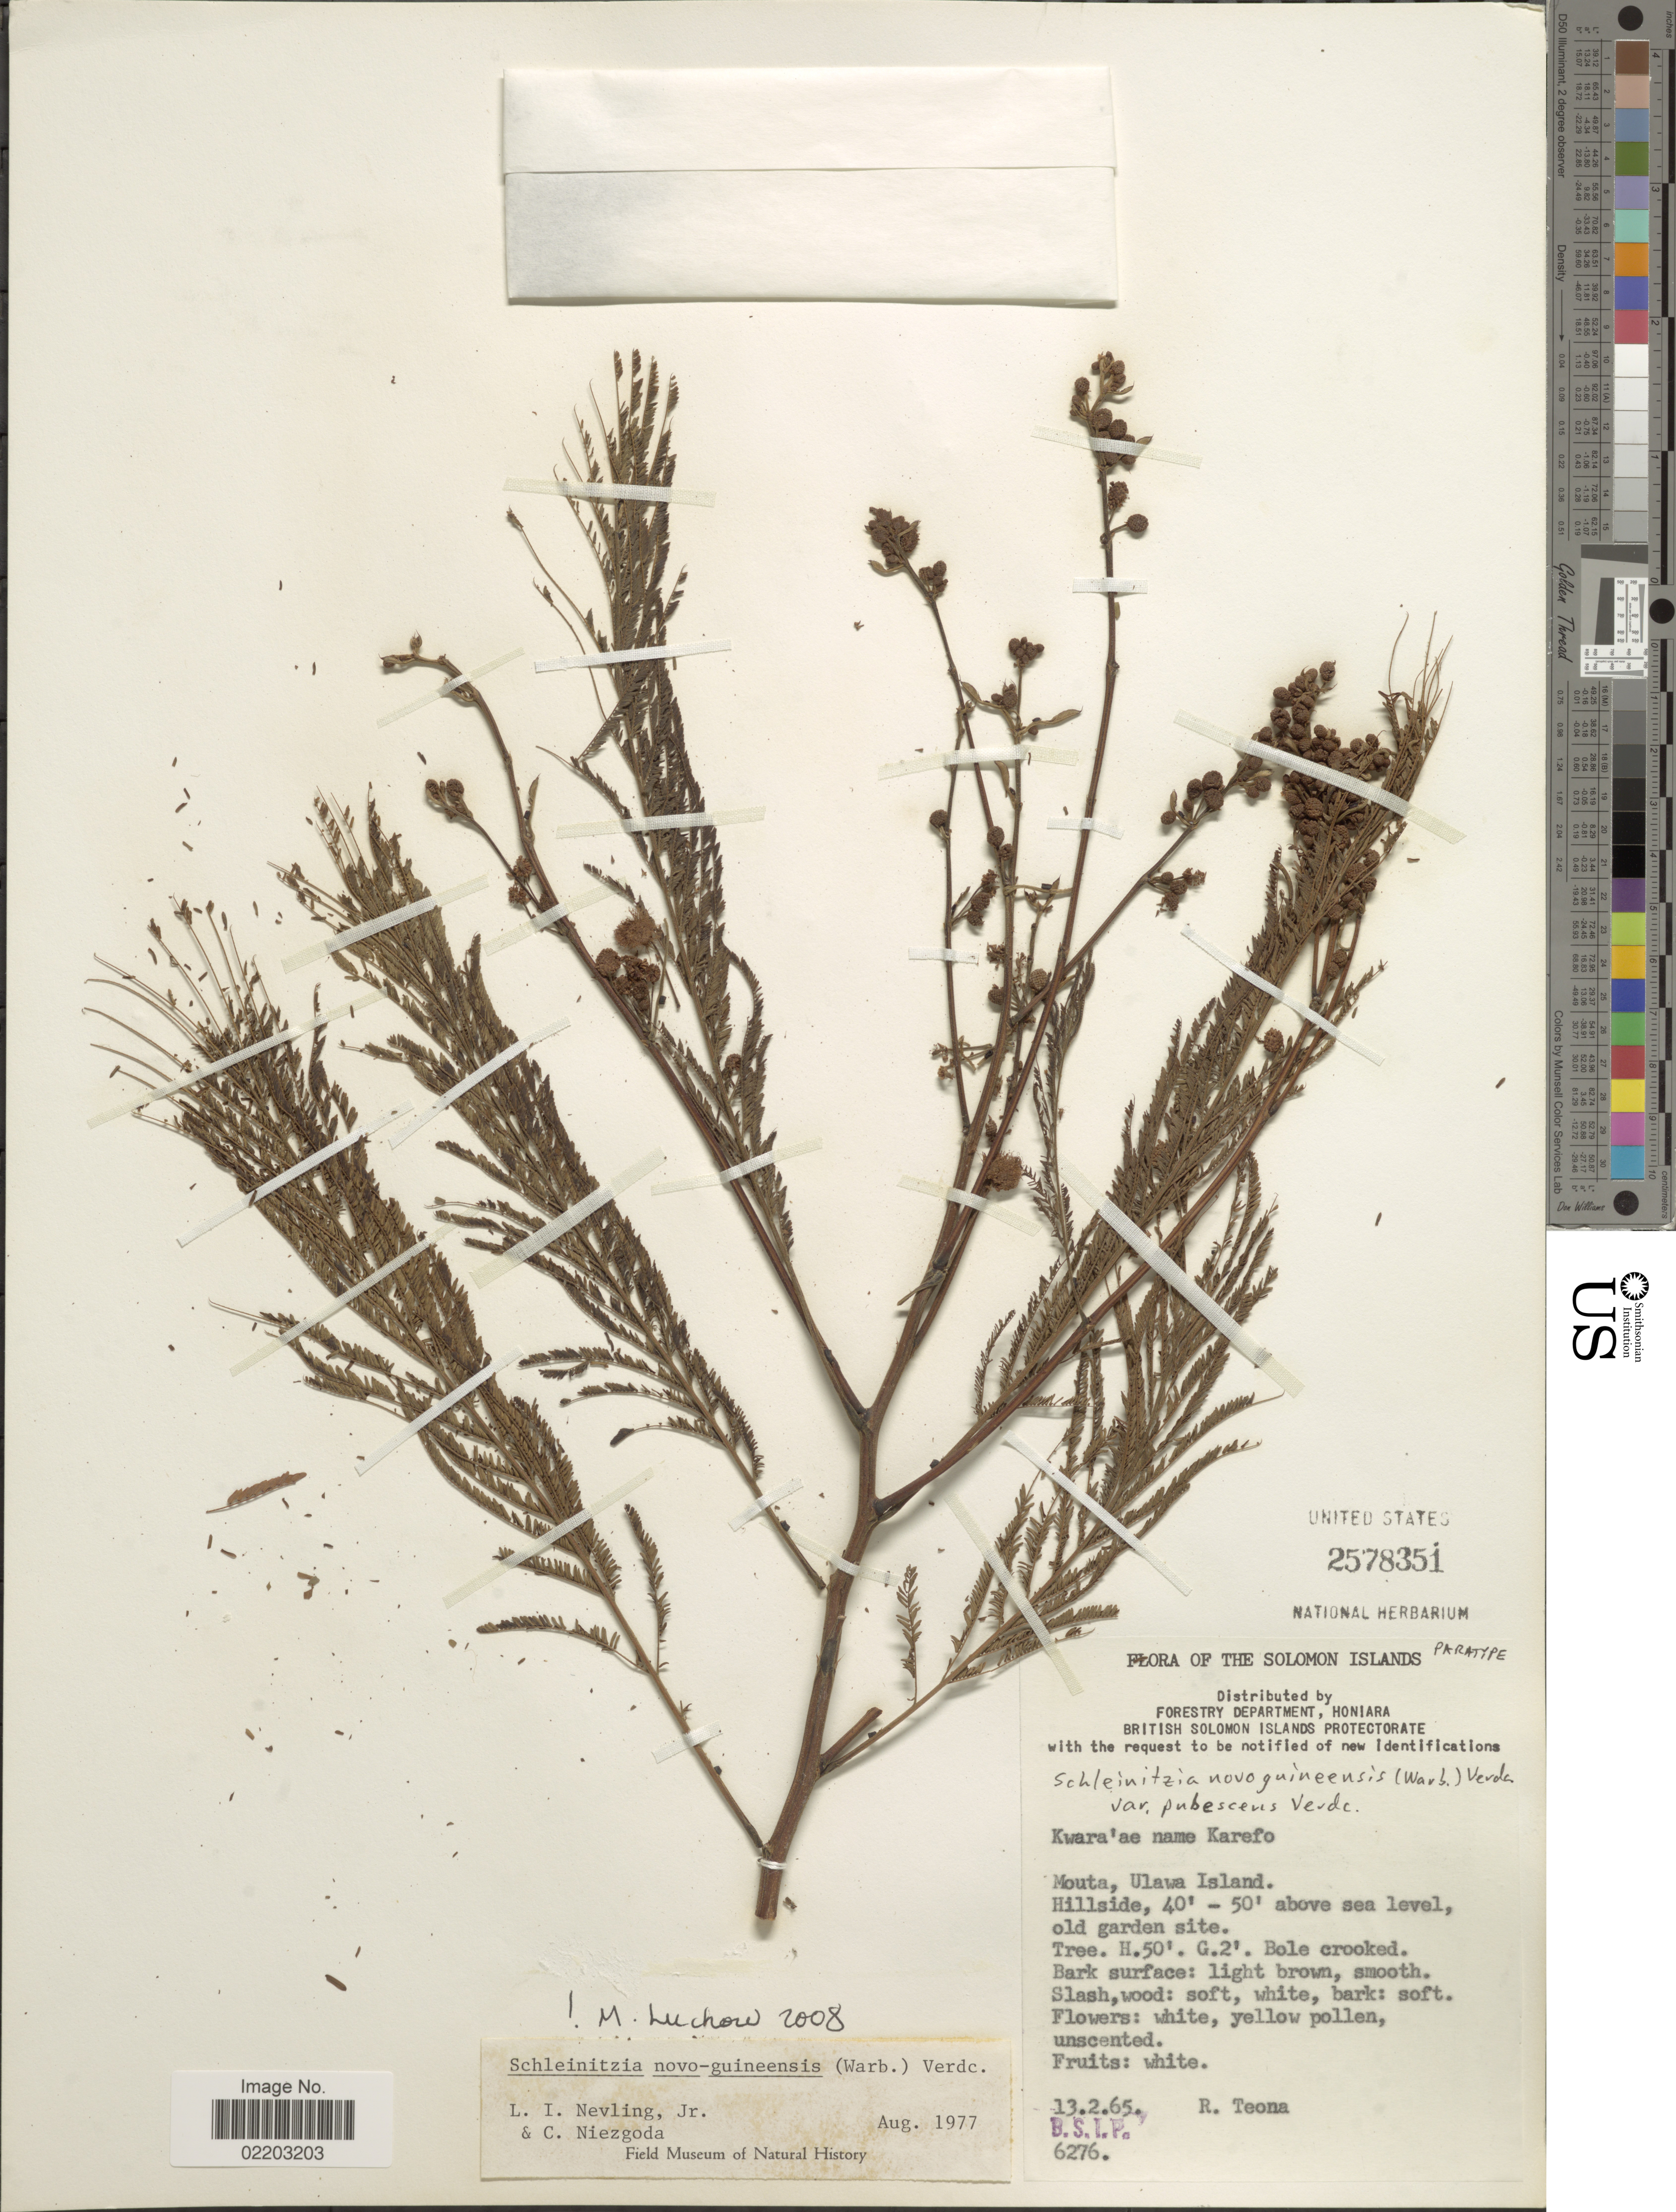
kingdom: Plantae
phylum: Tracheophyta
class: Magnoliopsida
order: Fabales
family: Fabaceae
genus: Schleinitzia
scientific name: Schleinitzia novoguineensis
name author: (Warb.) Verdc.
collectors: R. Teona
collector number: B.S.I.P. 6276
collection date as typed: Transcribed d/m/y: 13/2/65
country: Solomon Islands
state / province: Solomon Islands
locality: Mouta, Ulawa Island, Hillside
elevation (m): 12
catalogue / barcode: US 2578351